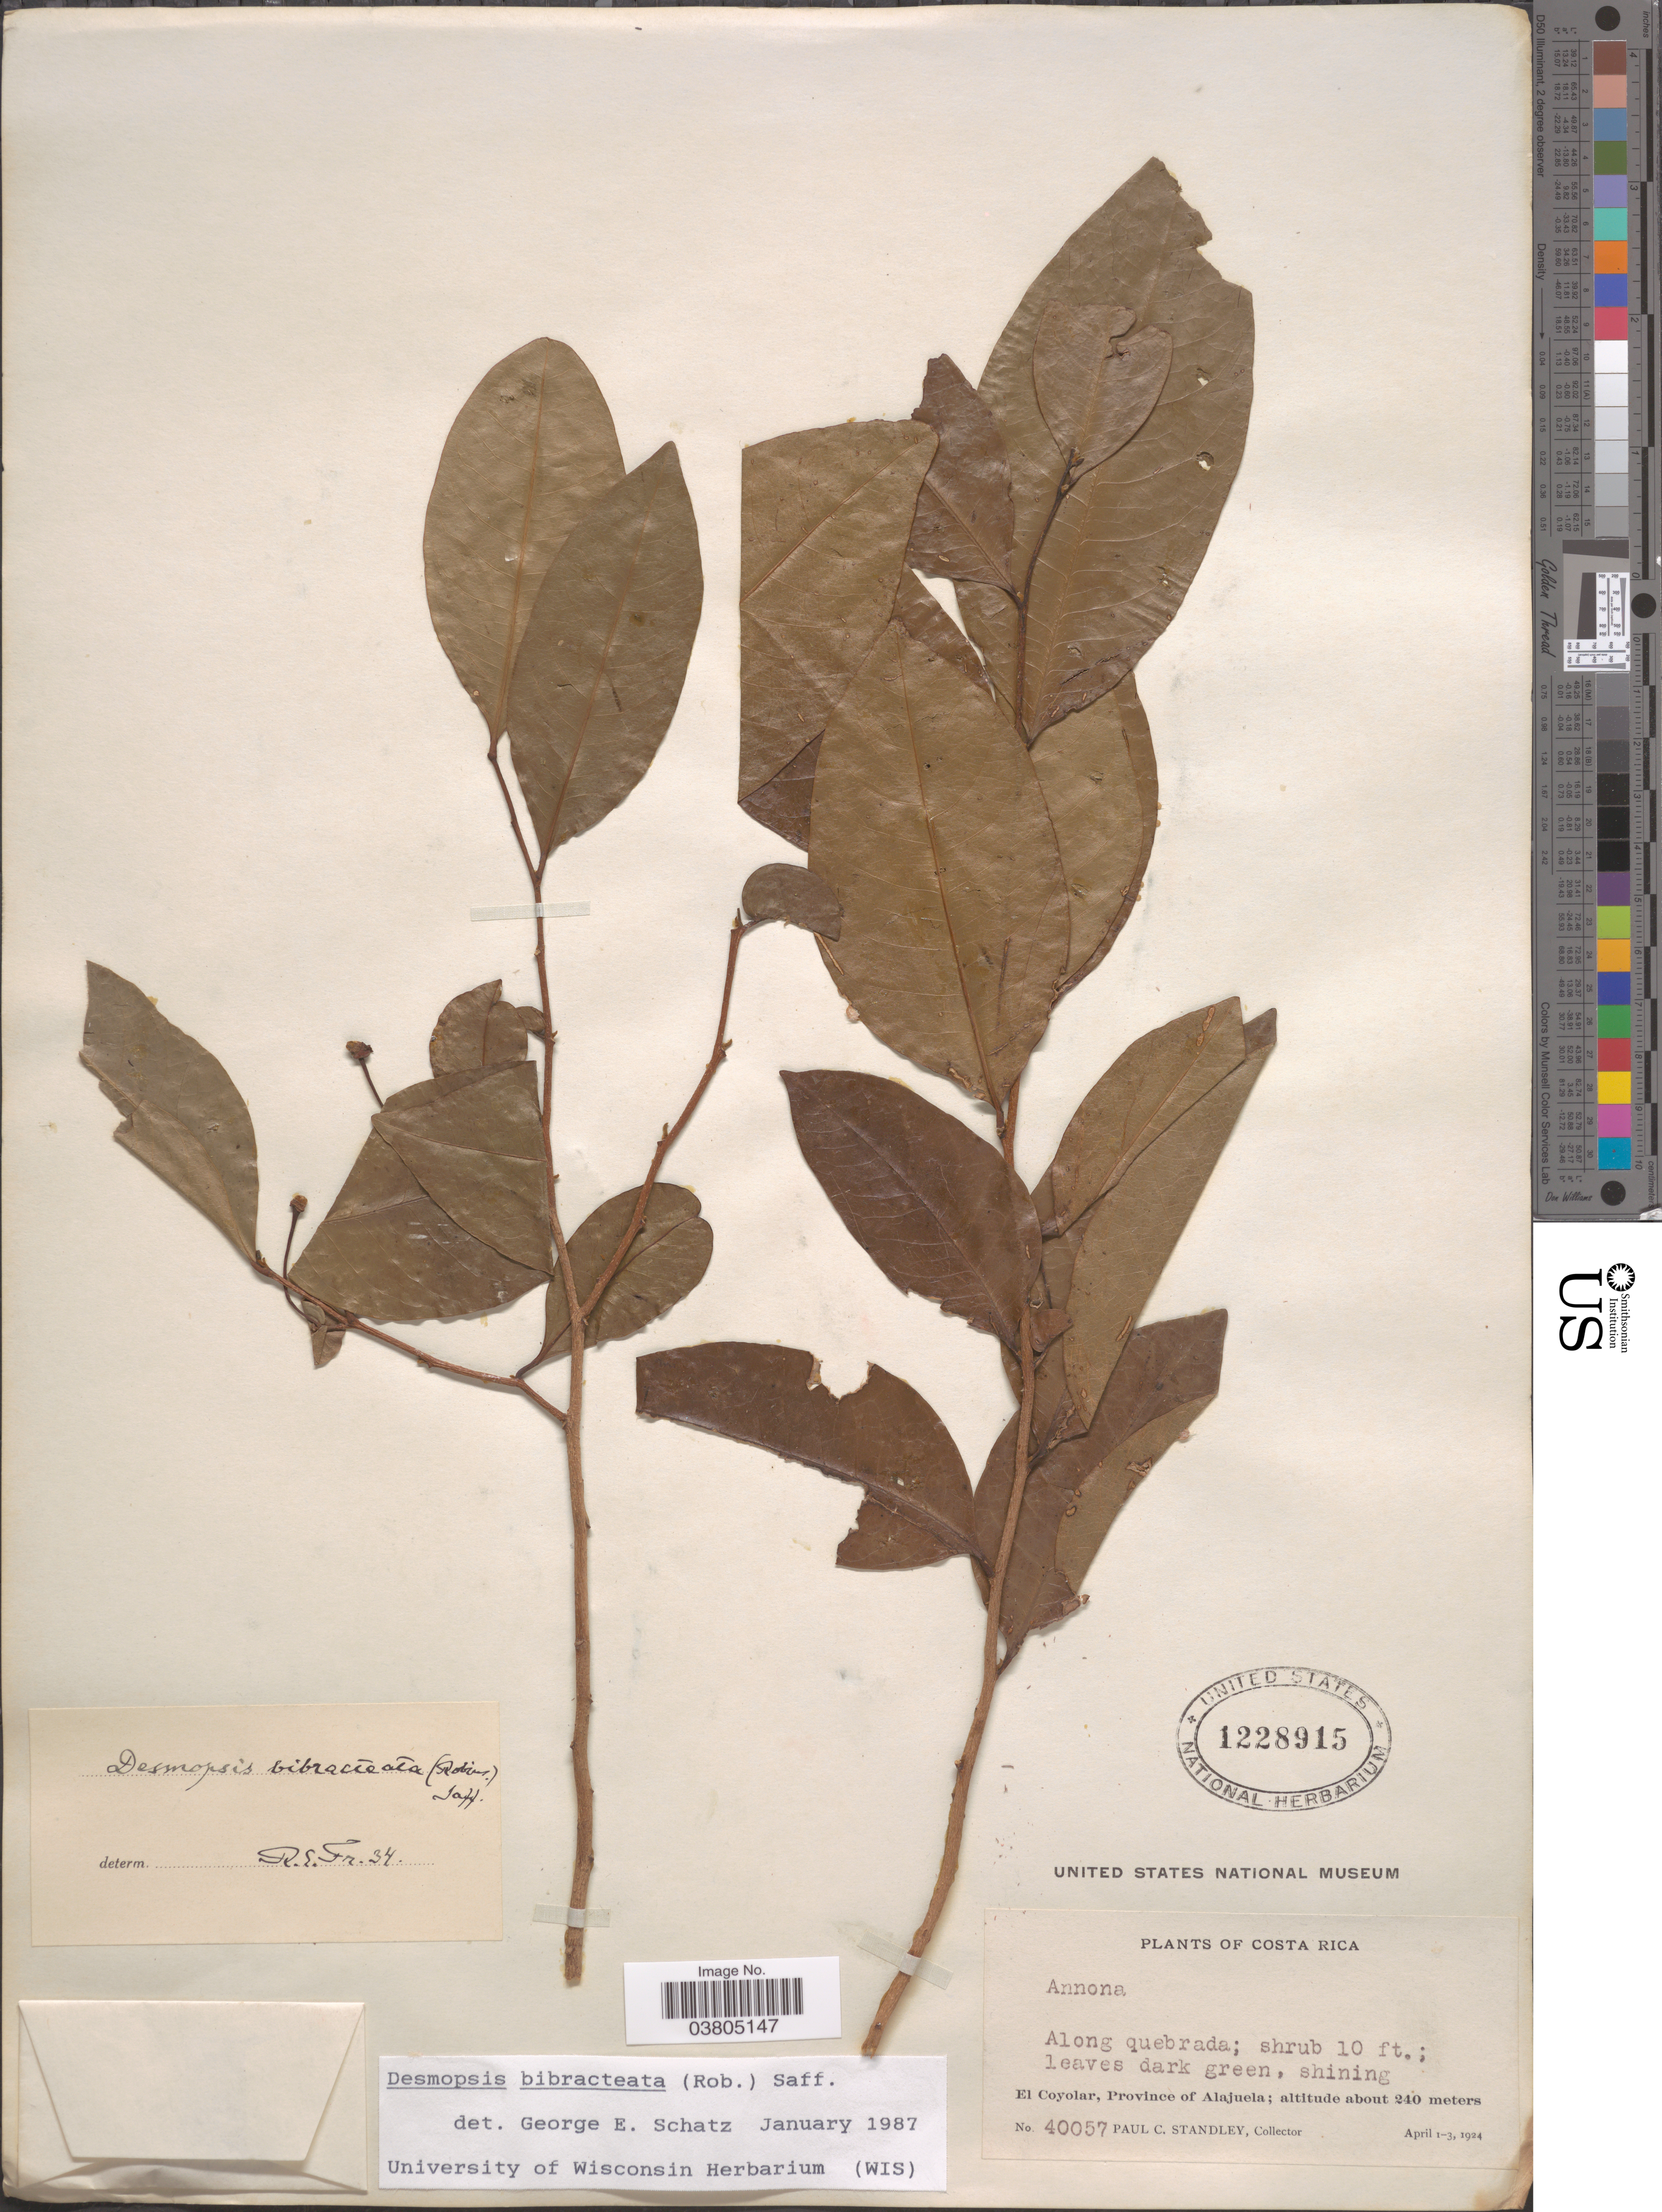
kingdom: Plantae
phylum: Tracheophyta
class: Magnoliopsida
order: Magnoliales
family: Annonaceae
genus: Desmopsis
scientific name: Desmopsis bibracteata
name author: (B.L. Rob.) Saff.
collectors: P. C. Standley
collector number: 40057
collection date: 1924-04-01/1924-04-03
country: Costa Rica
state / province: Alajuela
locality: Along quebrada. El Coyolar.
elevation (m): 240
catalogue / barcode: US 1228915